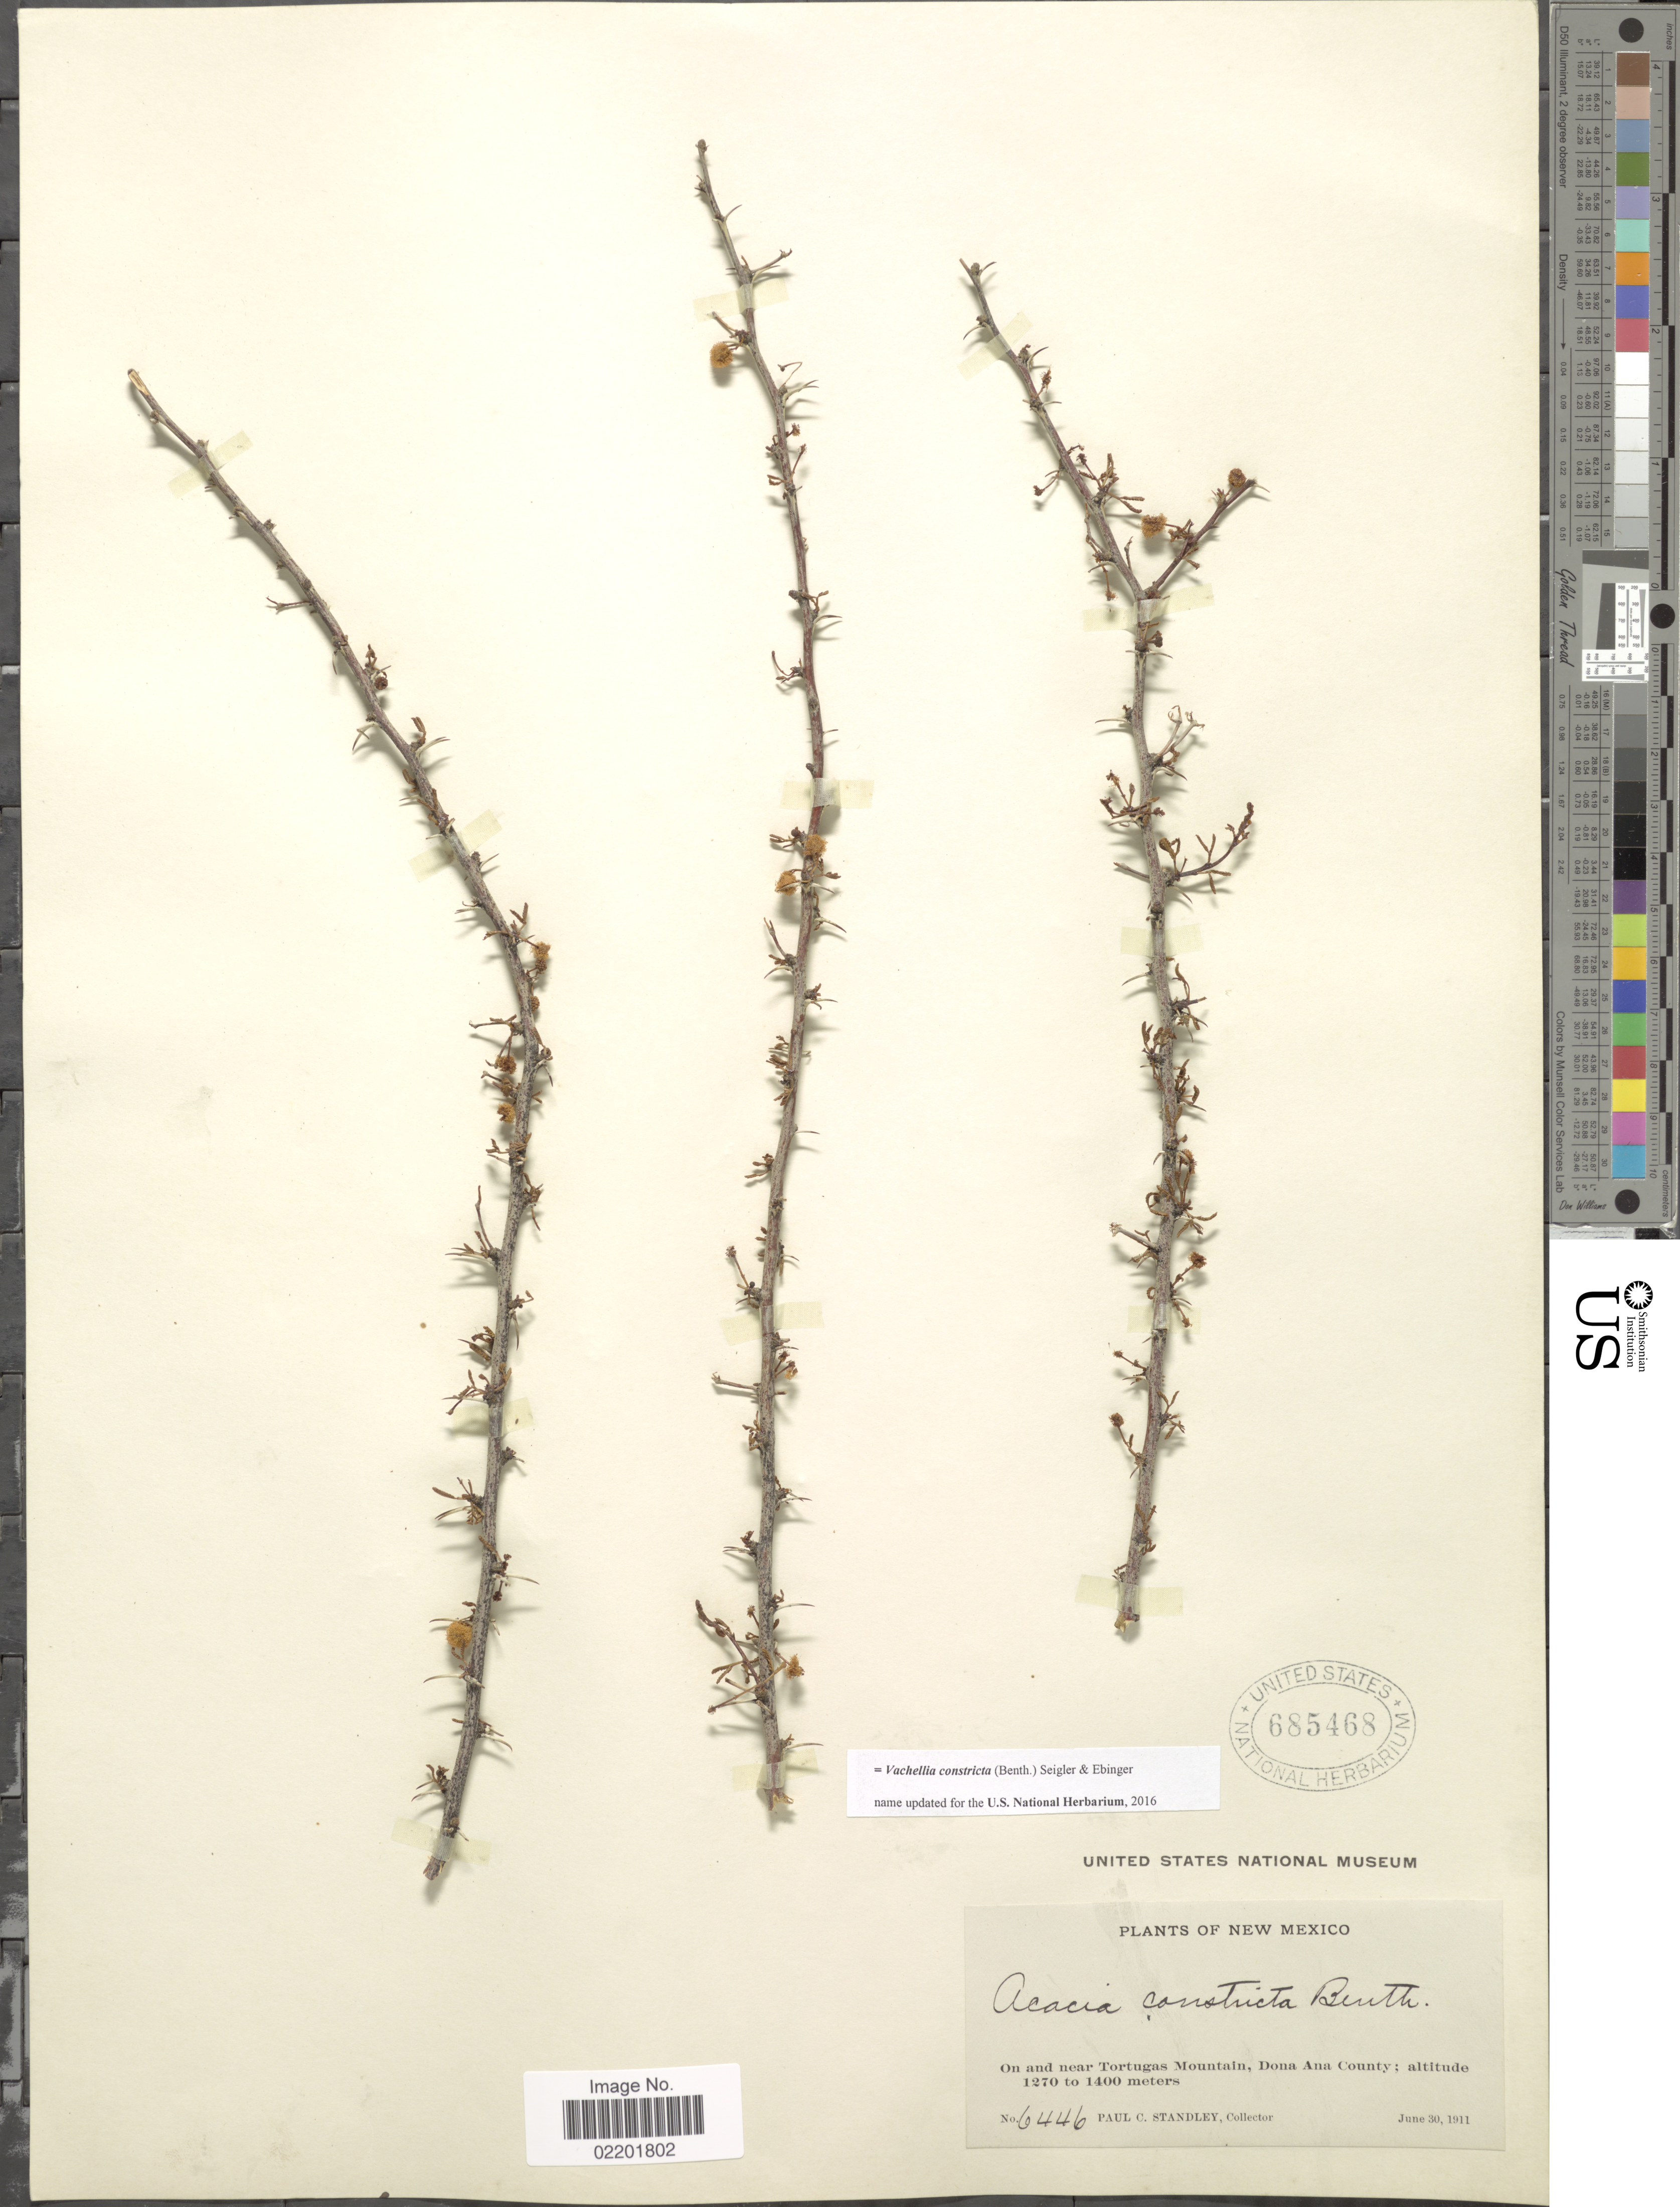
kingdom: Plantae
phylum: Tracheophyta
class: Magnoliopsida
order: Fabales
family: Fabaceae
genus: Vachellia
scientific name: Vachellia constricta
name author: (Benth.) Seigler & Ebinger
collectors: P. C. Standley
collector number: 6446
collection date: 1911-06-30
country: United States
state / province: New Mexico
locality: On and near Tortugas Mountain, Dona Ana County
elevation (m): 1270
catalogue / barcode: US 685468